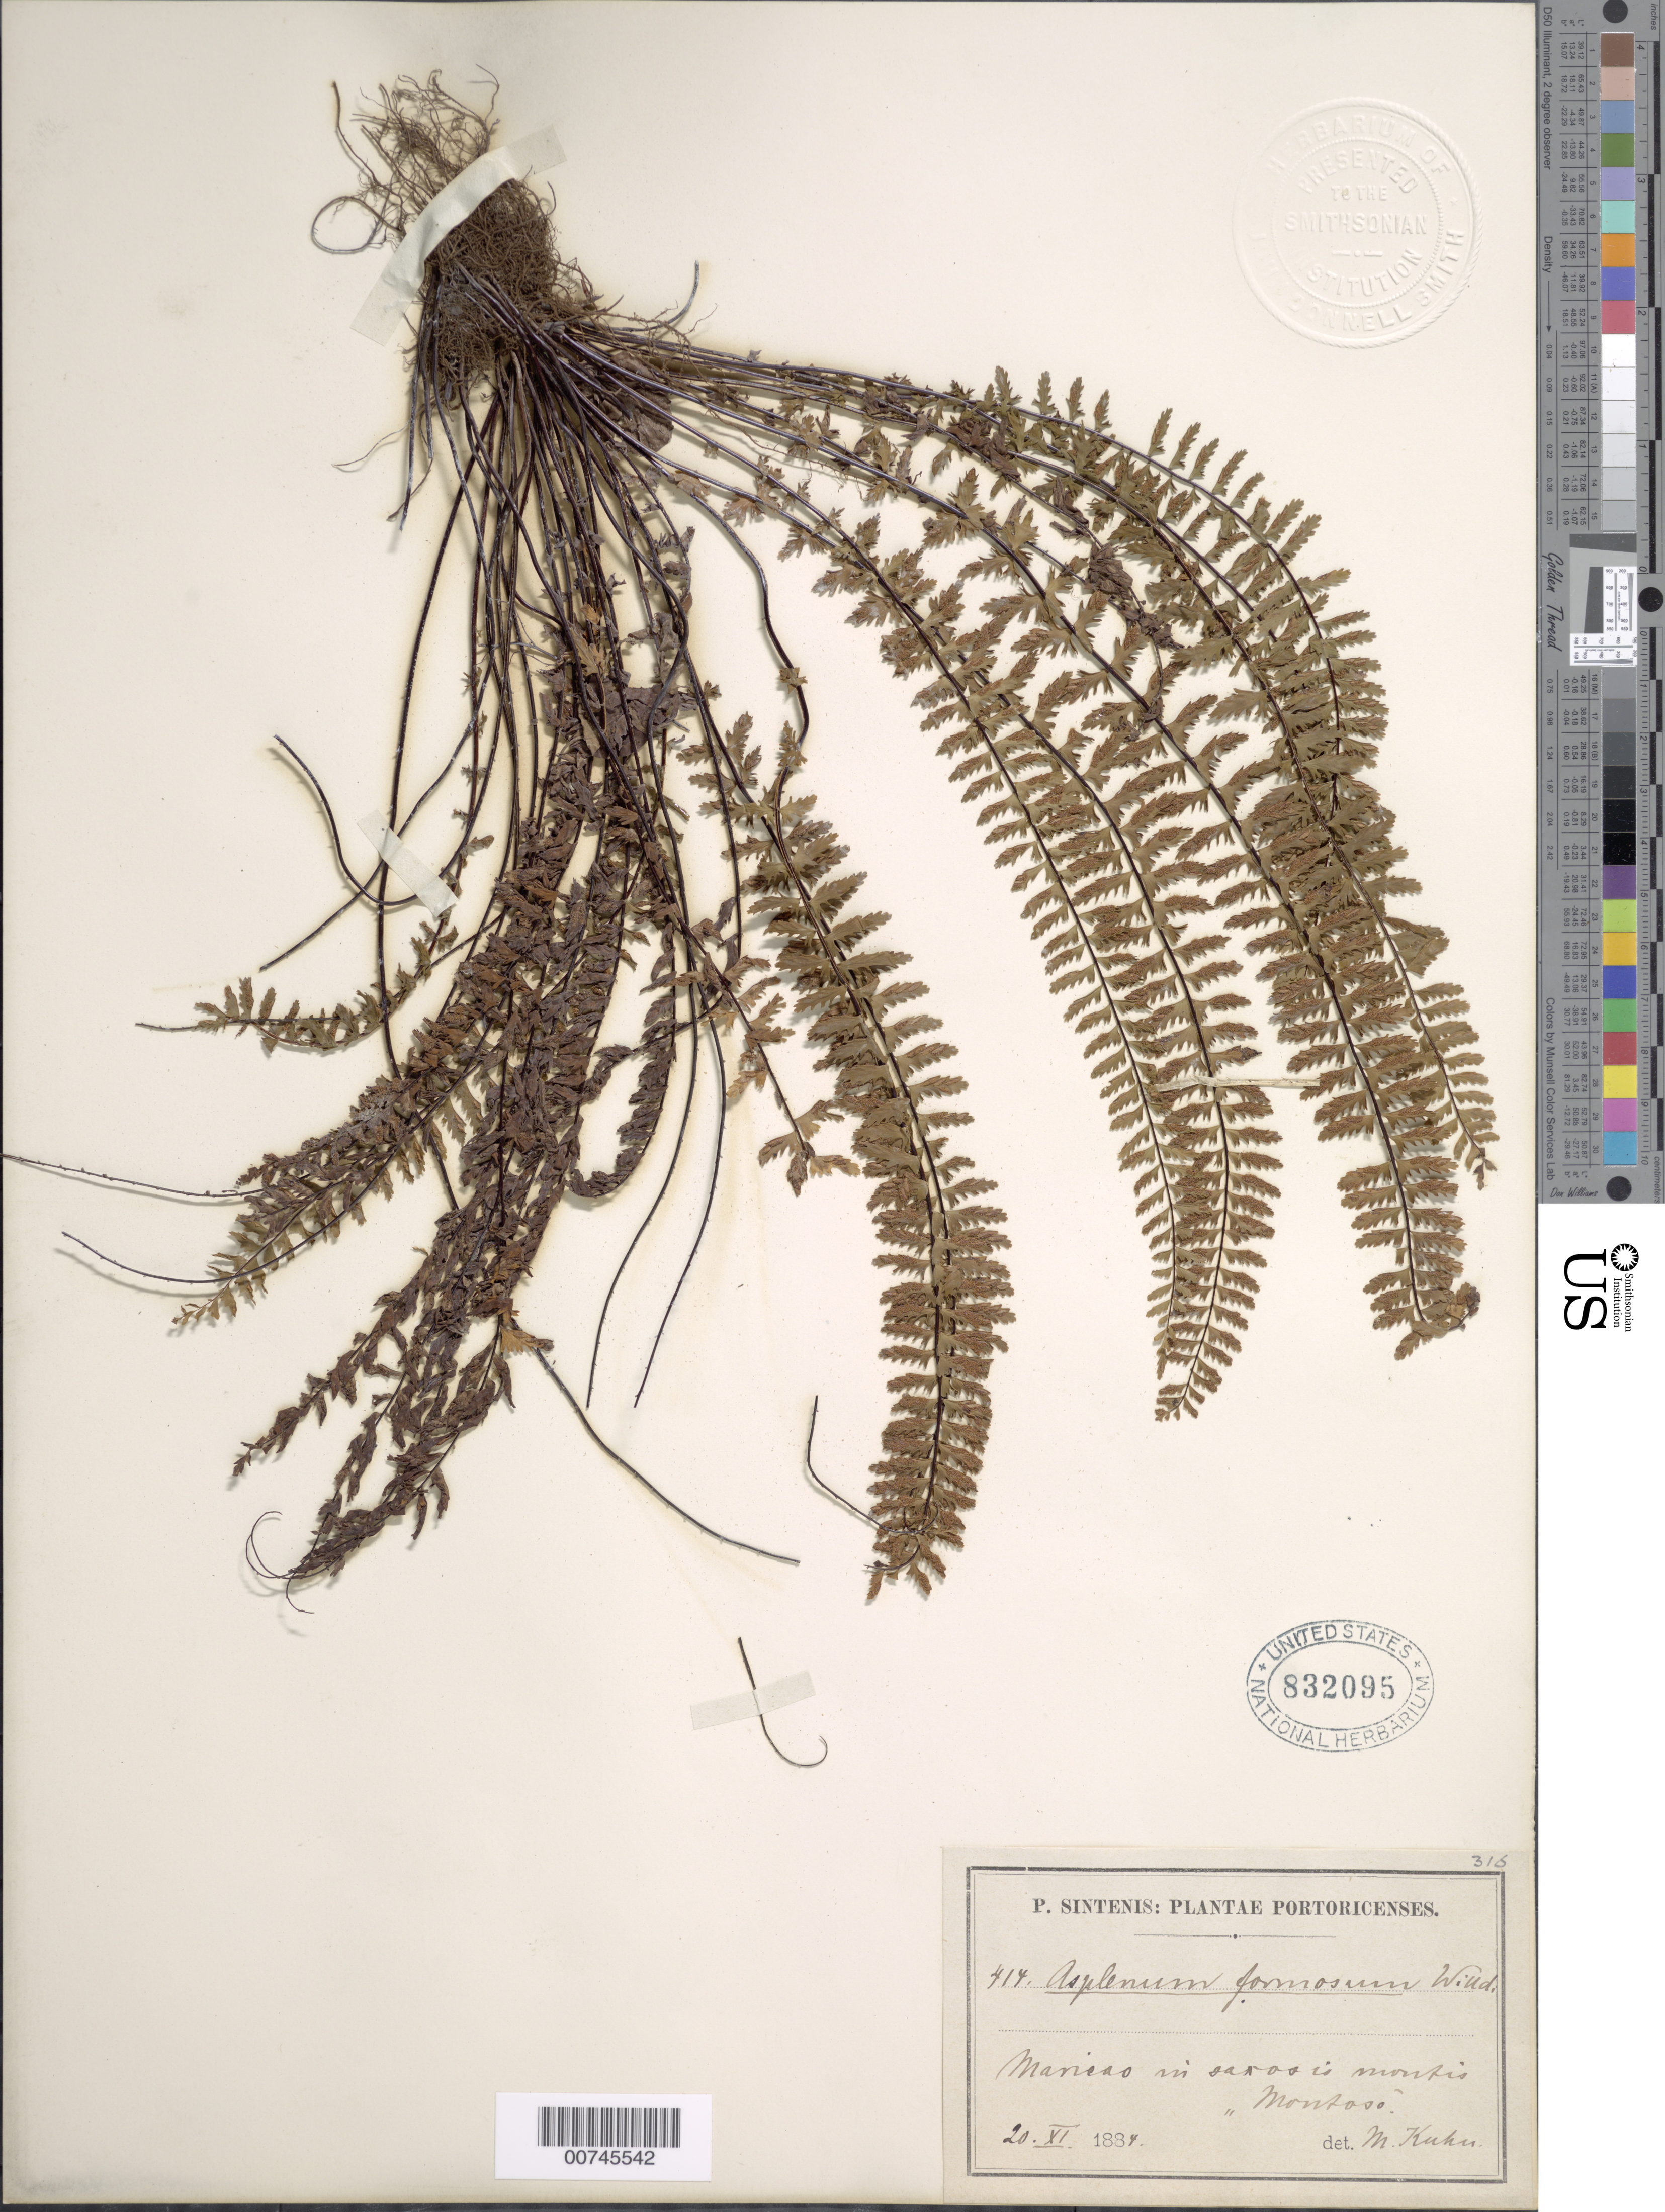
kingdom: Plantae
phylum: Tracheophyta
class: Polypodiopsida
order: Polypodiales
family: Aspleniaceae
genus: Asplenium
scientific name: Asplenium formosum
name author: Willd.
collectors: P. Sintenis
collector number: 414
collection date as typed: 20 Nov 1884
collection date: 1884-11-20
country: Puerto Rico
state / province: Maricao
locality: In sarosis montis Montoso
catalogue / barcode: US 832095